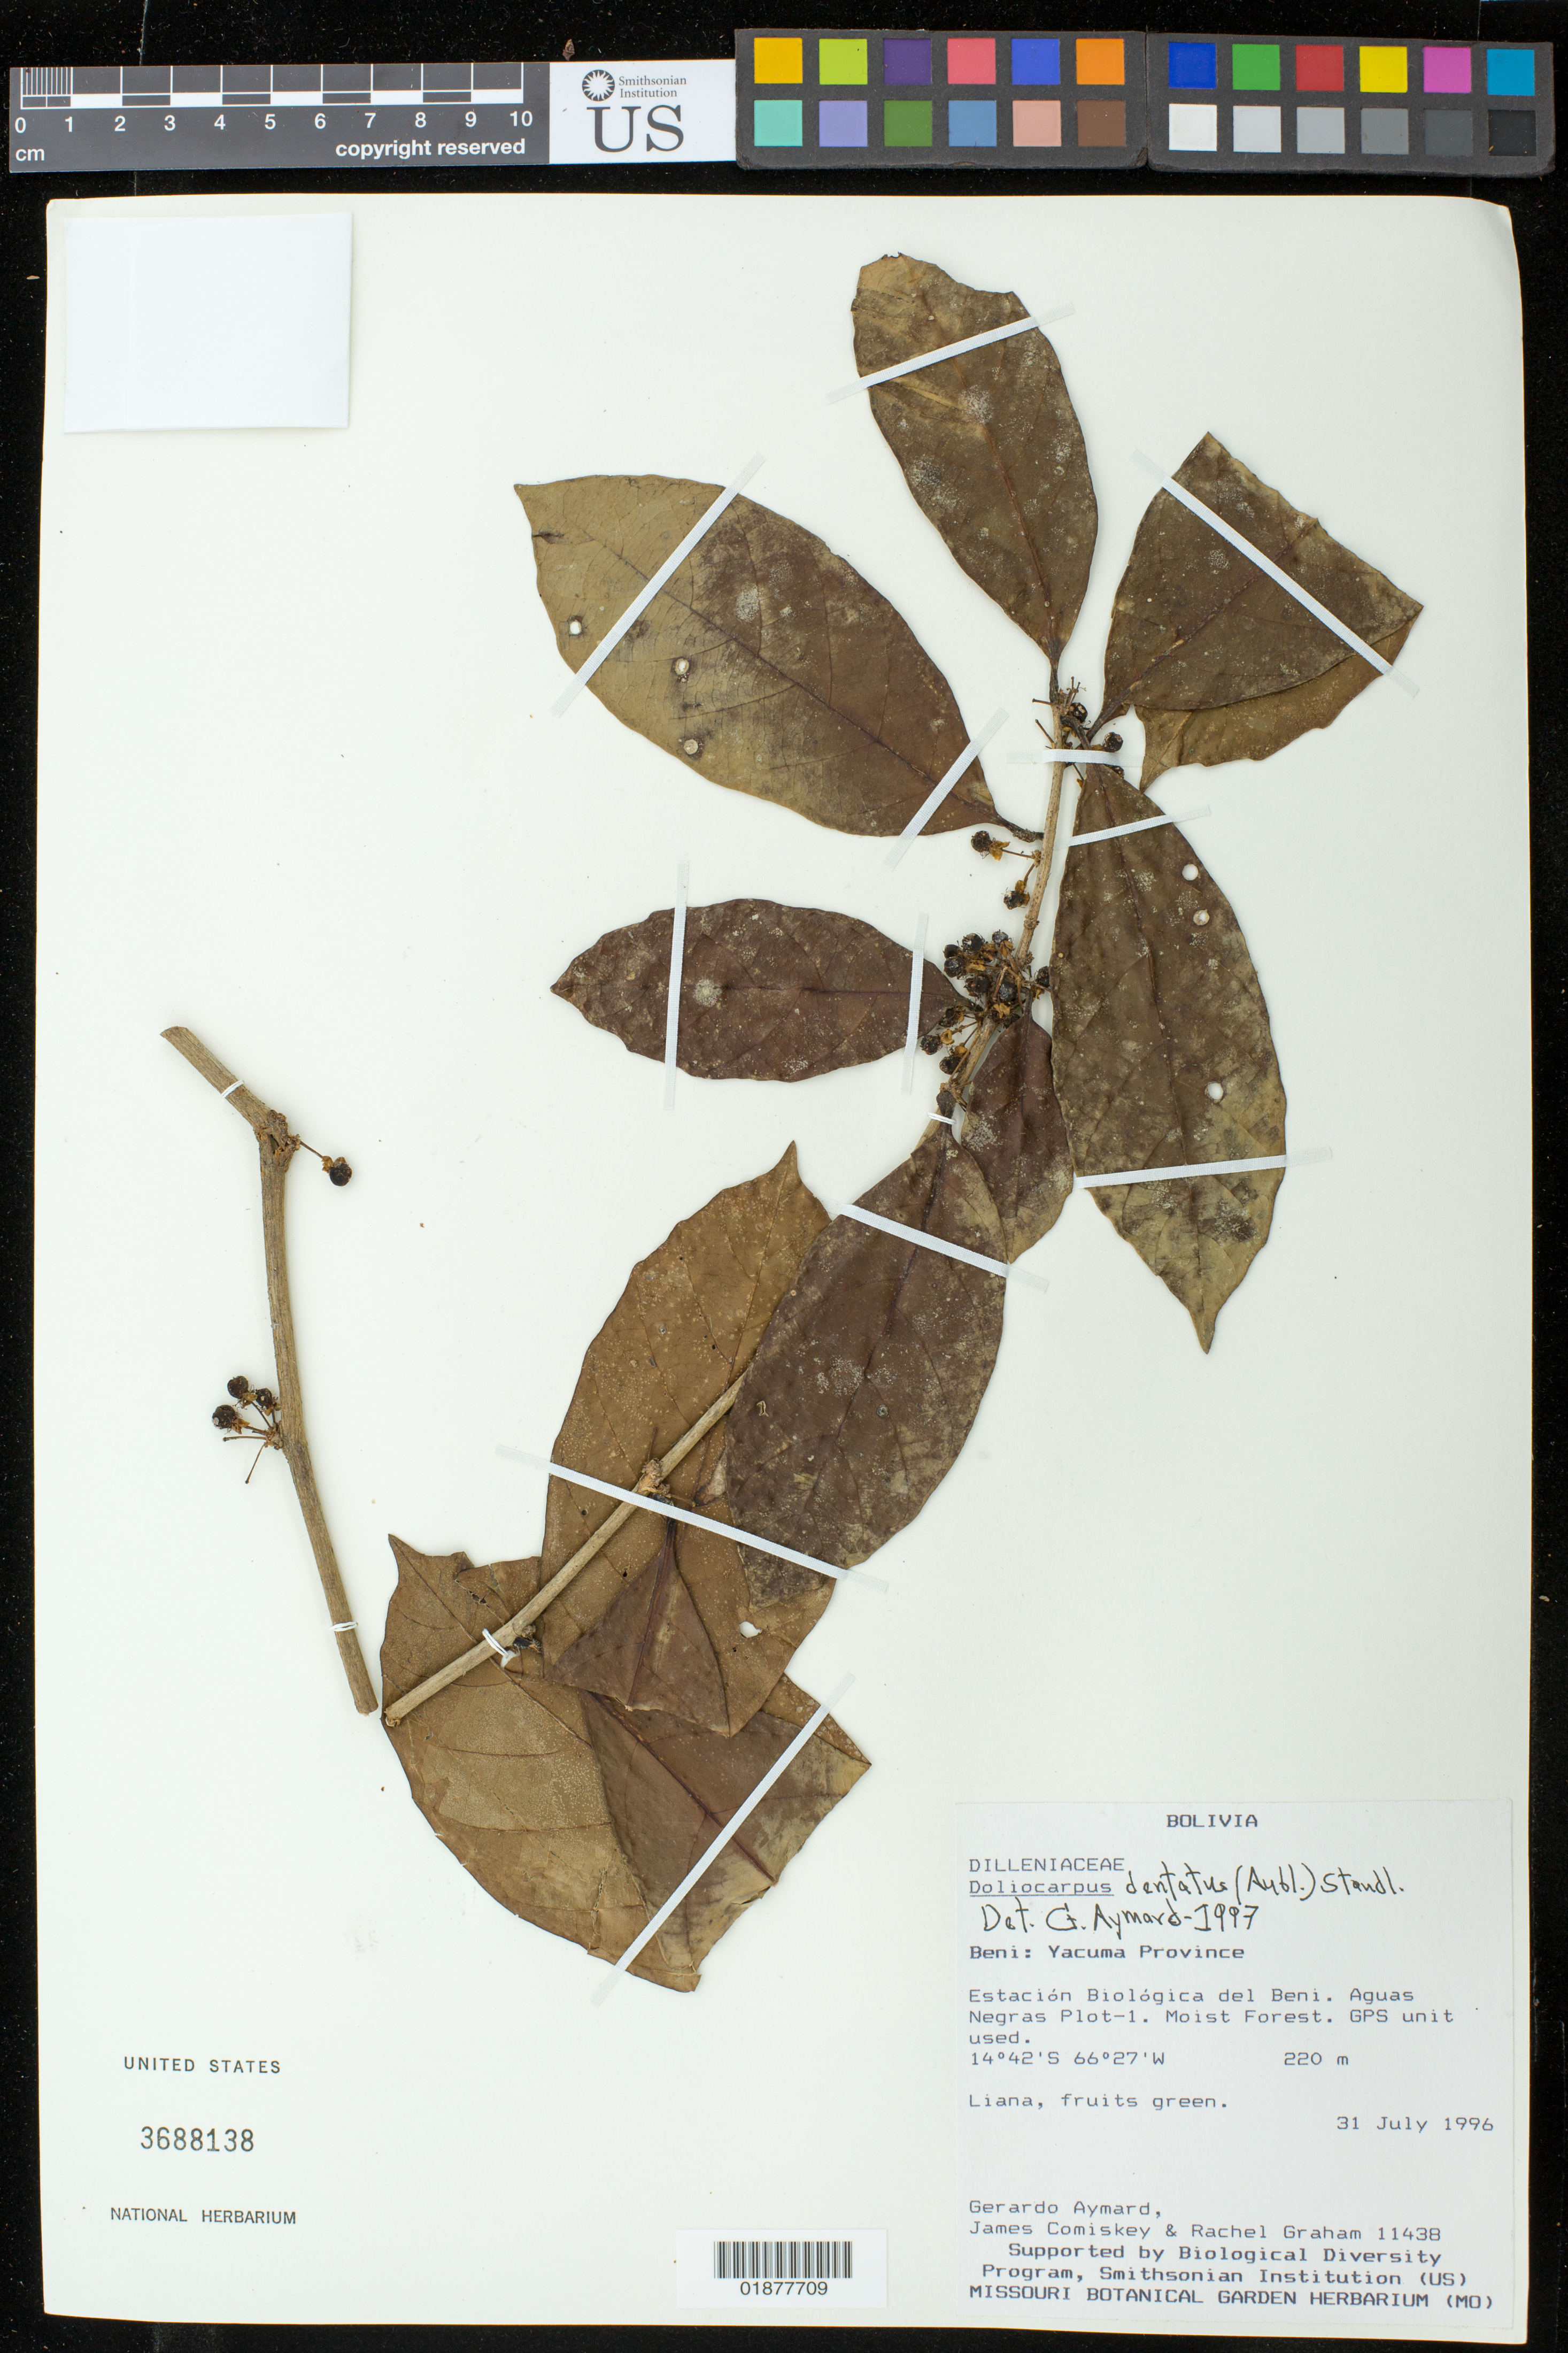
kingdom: Plantae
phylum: Tracheophyta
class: Magnoliopsida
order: Dilleniales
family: Dilleniaceae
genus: Doliocarpus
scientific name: Doliocarpus dentatus subsp. tuberculatus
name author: Aymard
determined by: Victor Longhi Monzoli, João, (BRAZIL)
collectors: G. A. Aymard, J. A. Comiskey & R. Graham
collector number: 11438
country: Bolivia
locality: Estación Biológica del Beni. Aguas Negras Plot-1. Beni. Yacuma Province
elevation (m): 220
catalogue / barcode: US 3688138